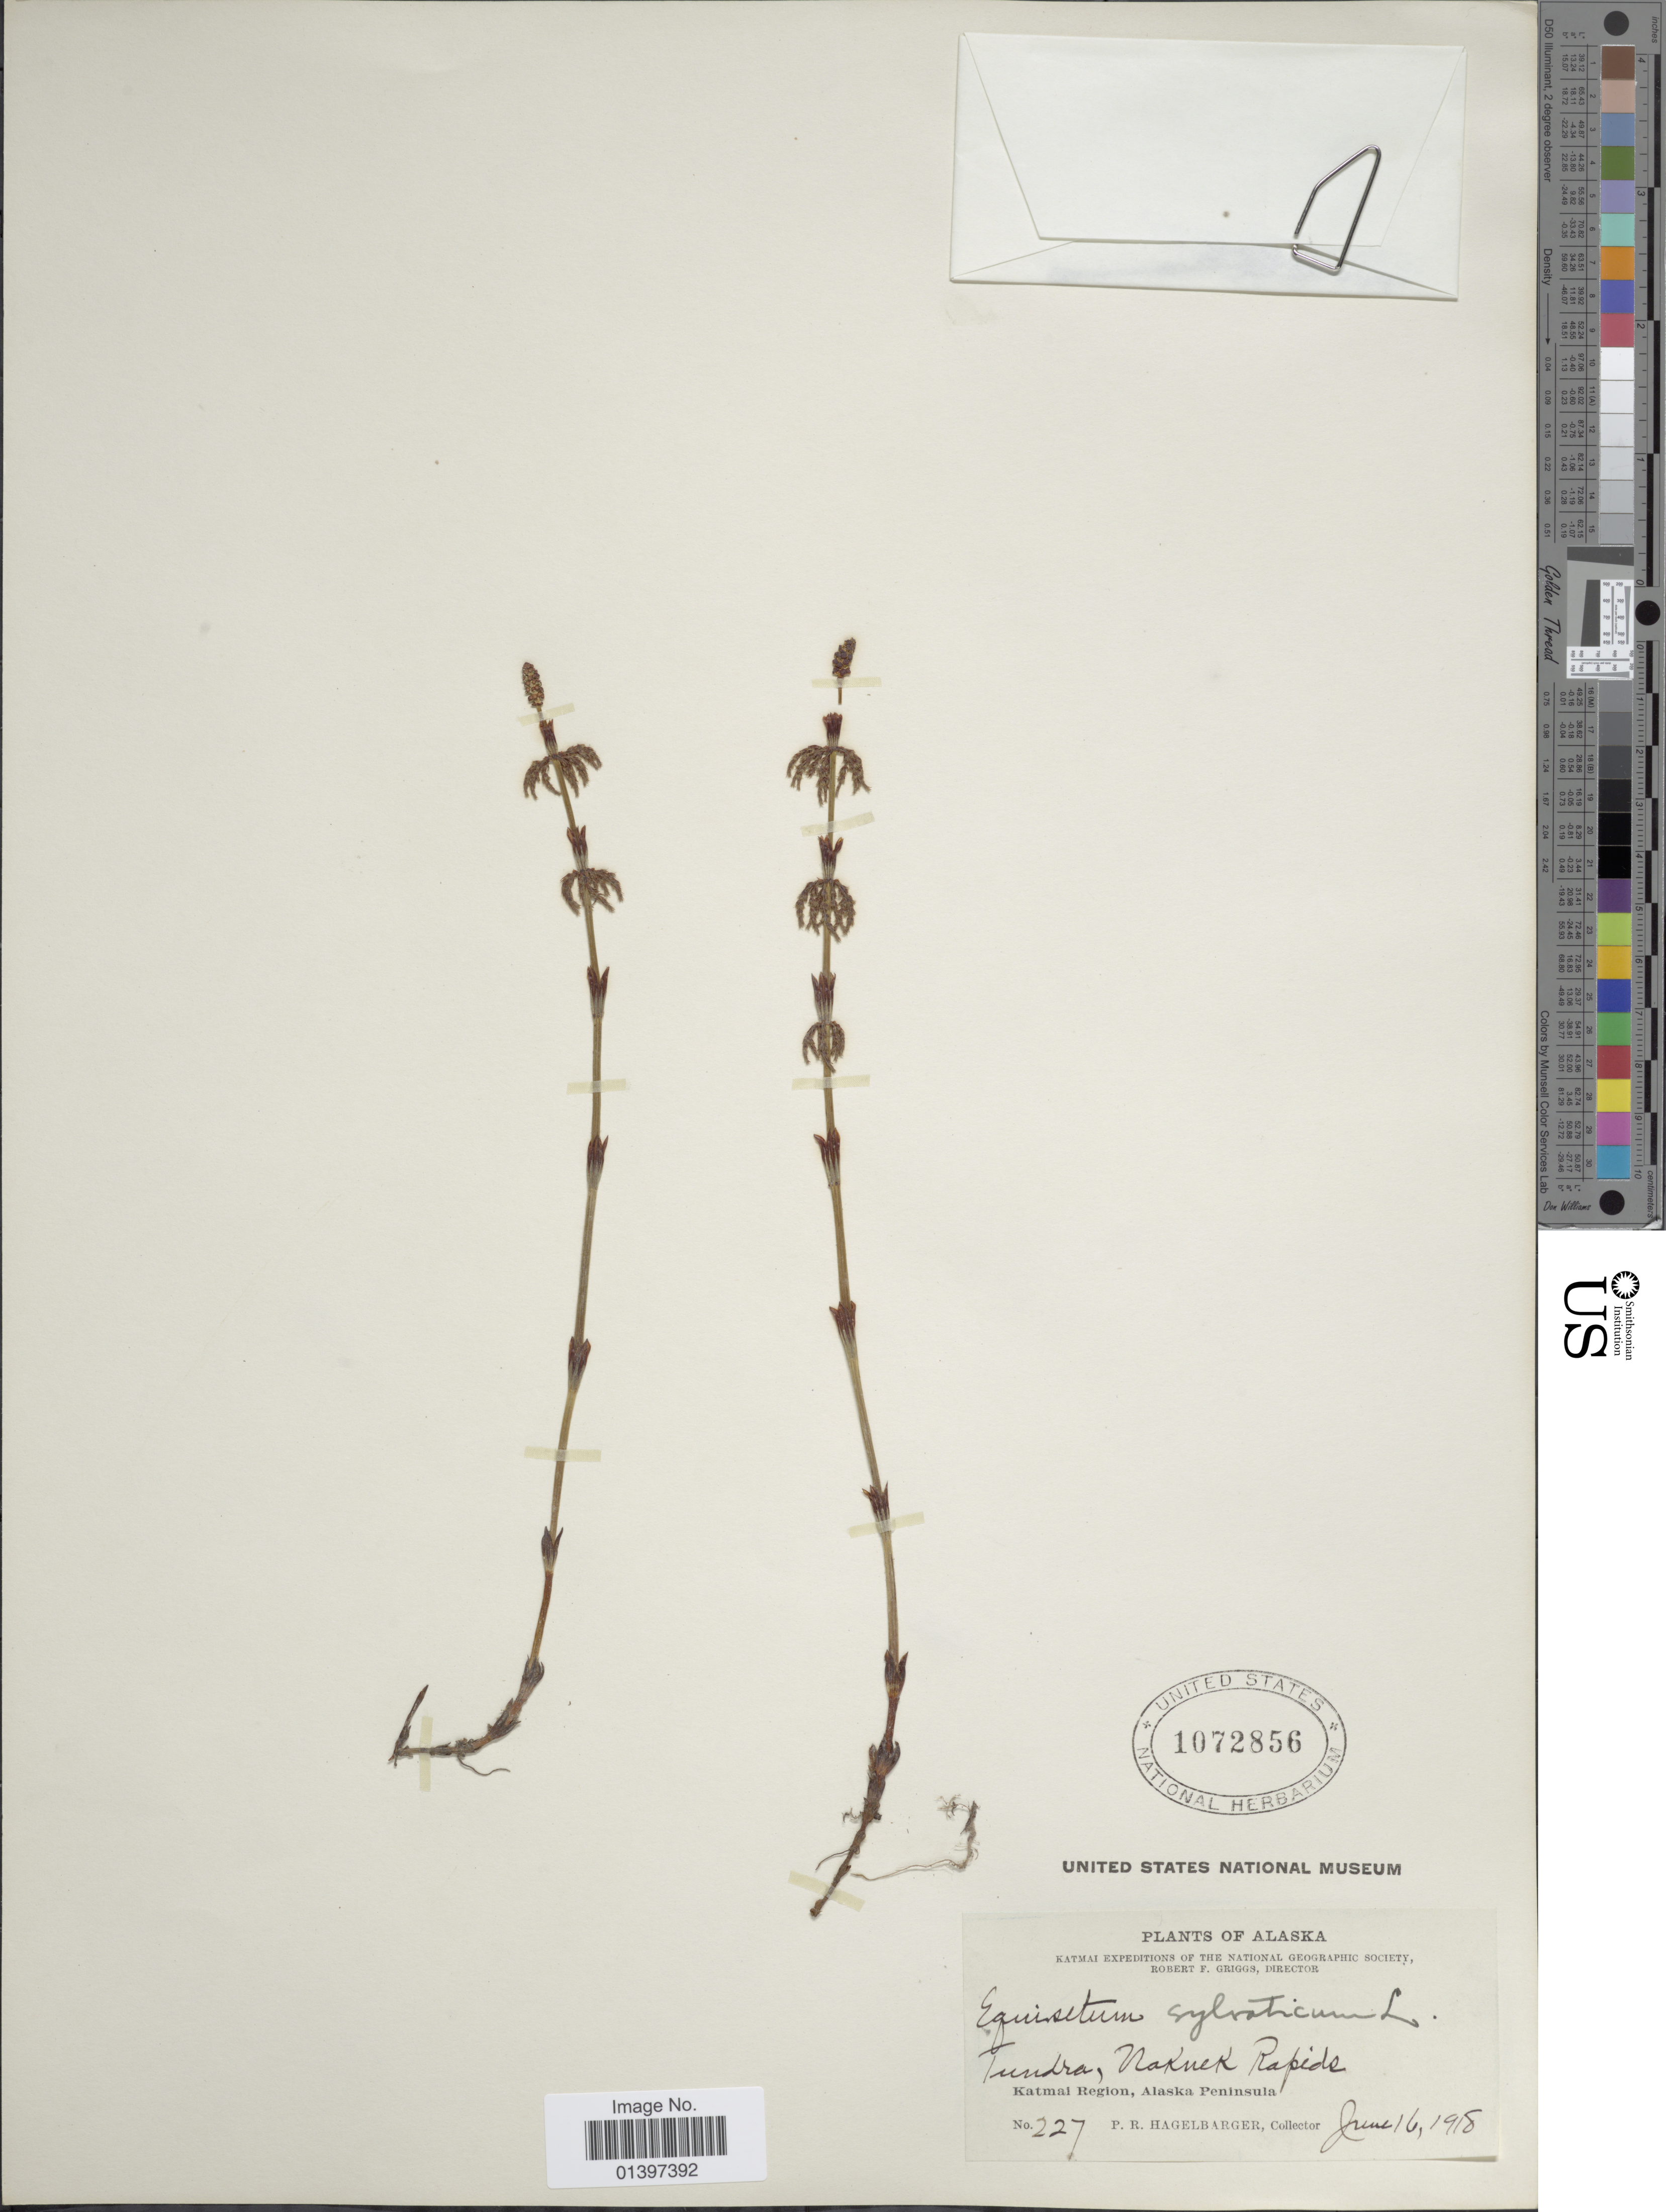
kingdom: Plantae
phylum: Tracheophyta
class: Polypodiopsida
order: Equisetales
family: Equisetaceae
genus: Equisetum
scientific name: Equisetum sylvaticum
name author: L.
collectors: P. Hagelbarger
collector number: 27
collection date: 1918-06-16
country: United States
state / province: Alaska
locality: Tundra, Naknek Rapids, Katmai Region, Alaska peninsula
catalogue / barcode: US 1072856